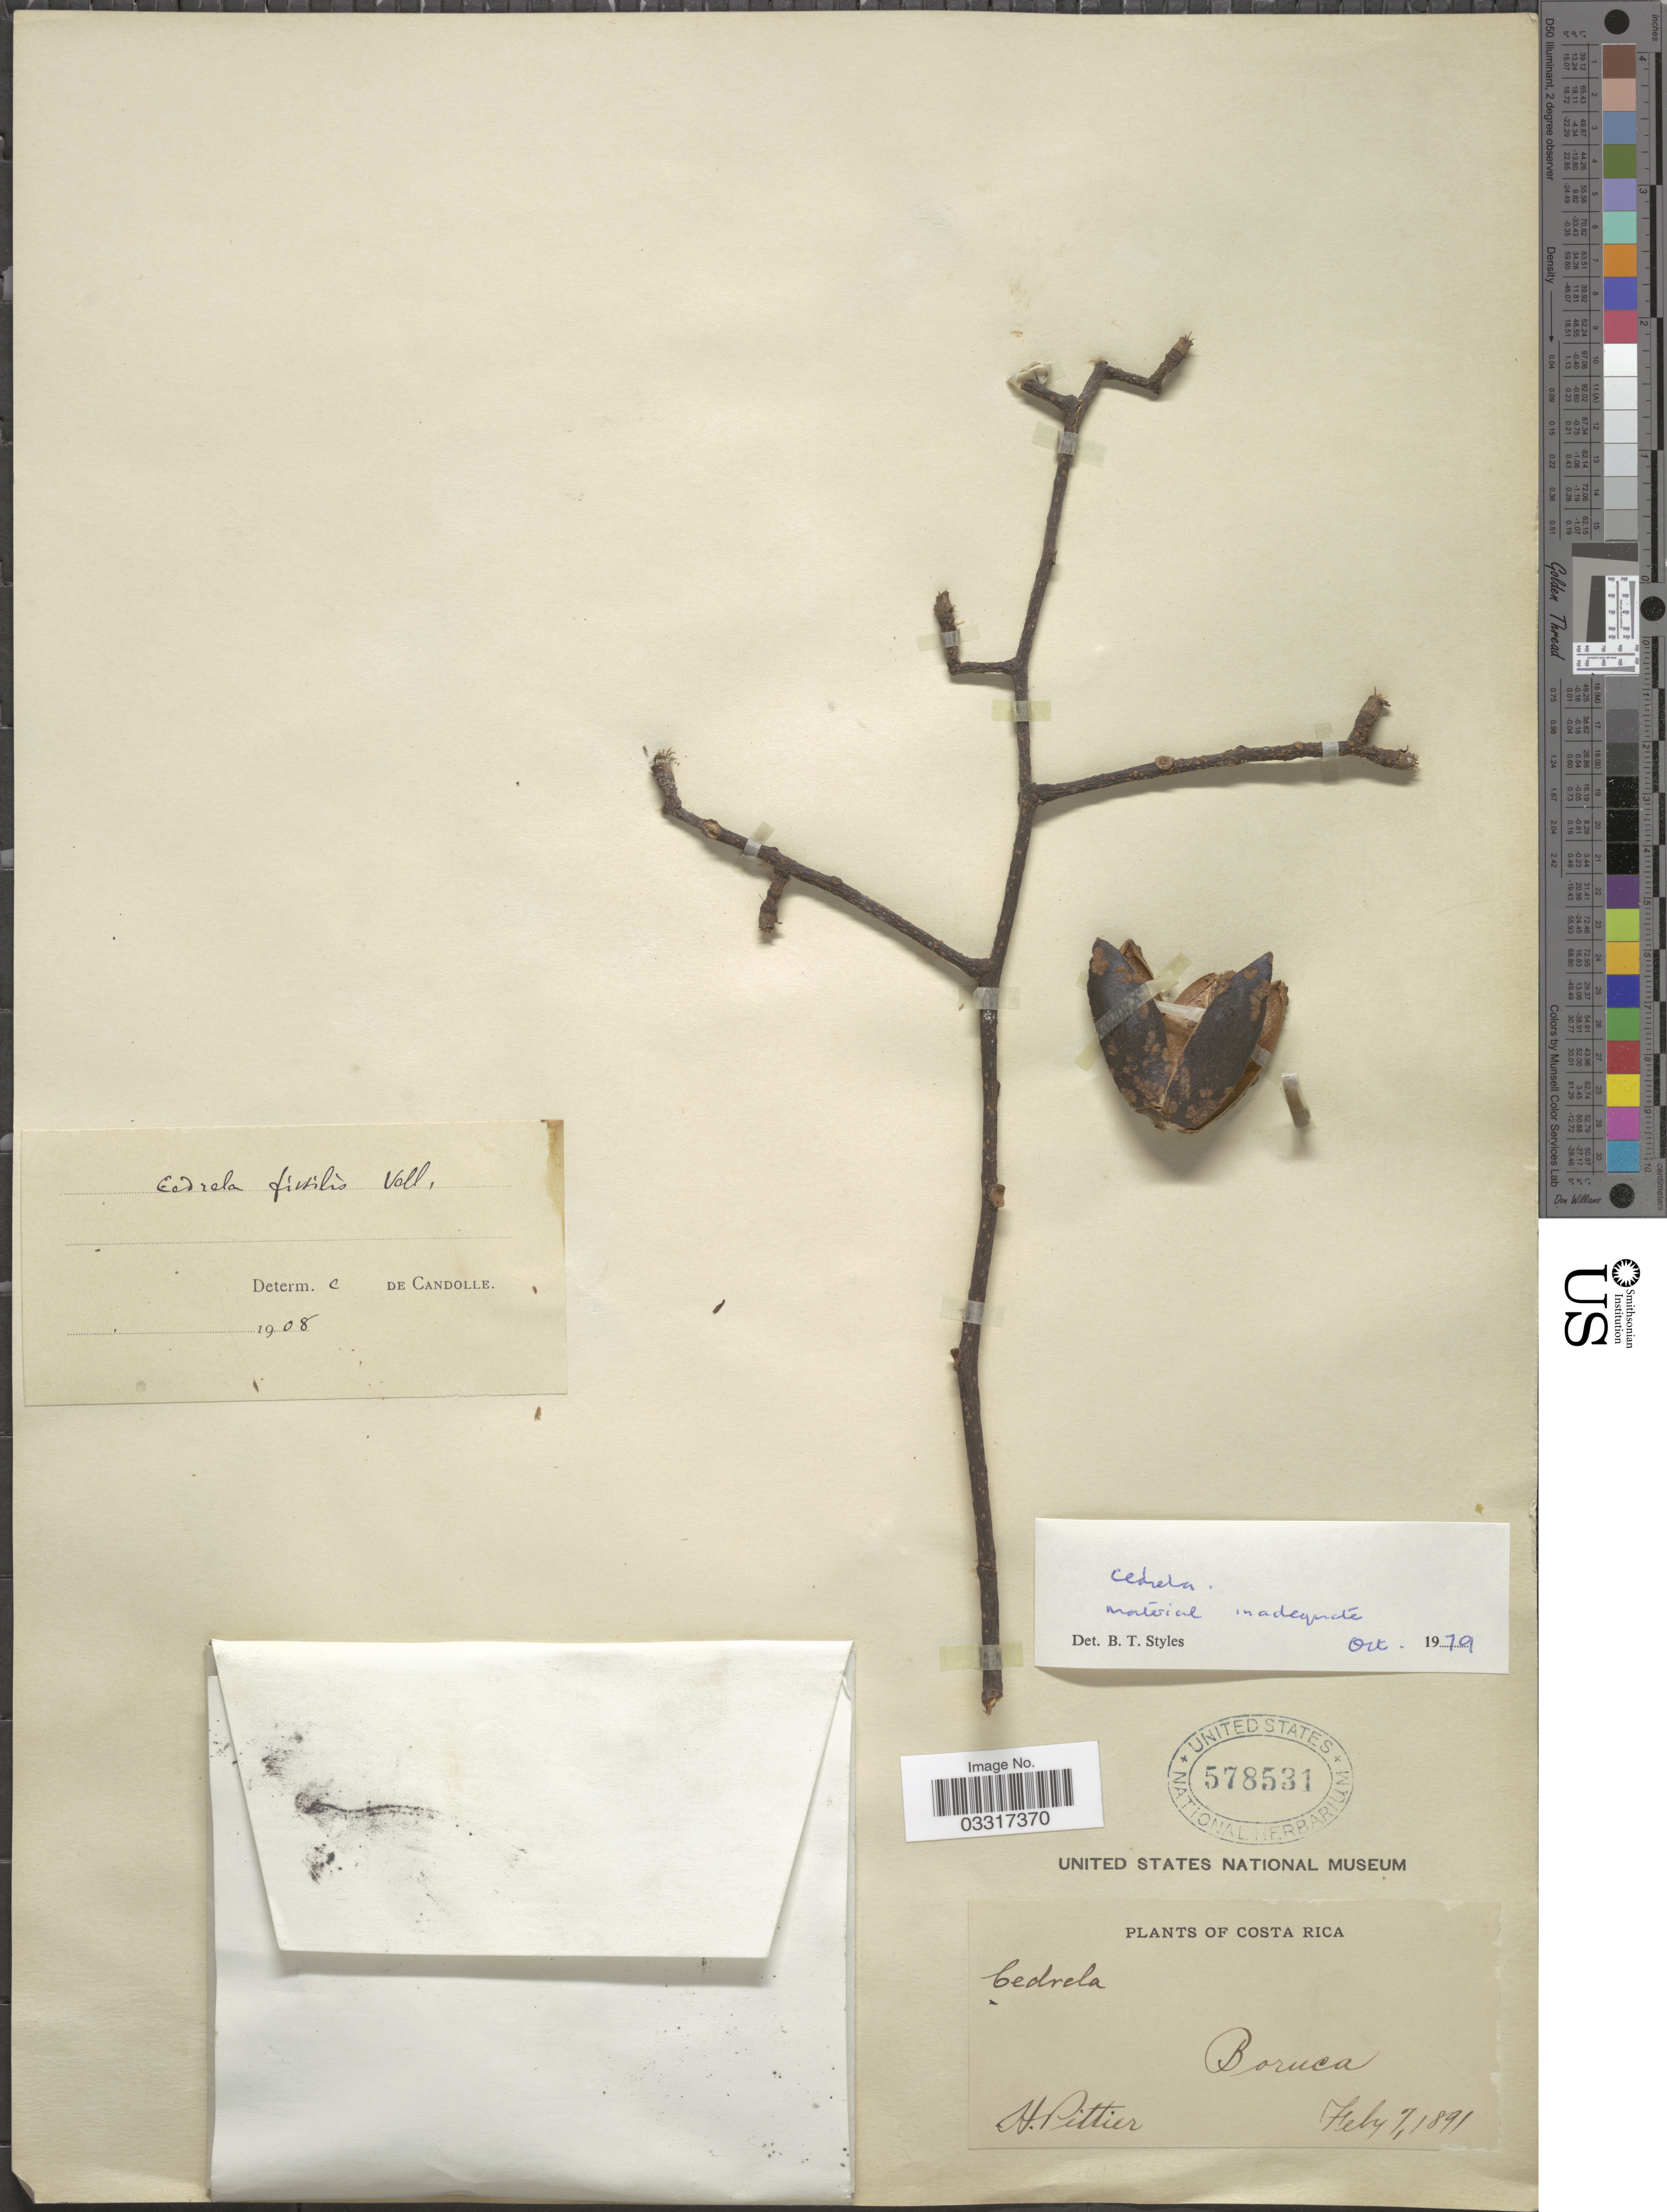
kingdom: Plantae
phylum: Tracheophyta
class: Magnoliopsida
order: Sapindales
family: Meliaceae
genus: Cedrela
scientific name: Cedrela sp.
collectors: H. F. Pittier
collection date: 1891-02-07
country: Costa Rica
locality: Boruca.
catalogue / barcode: US 578531